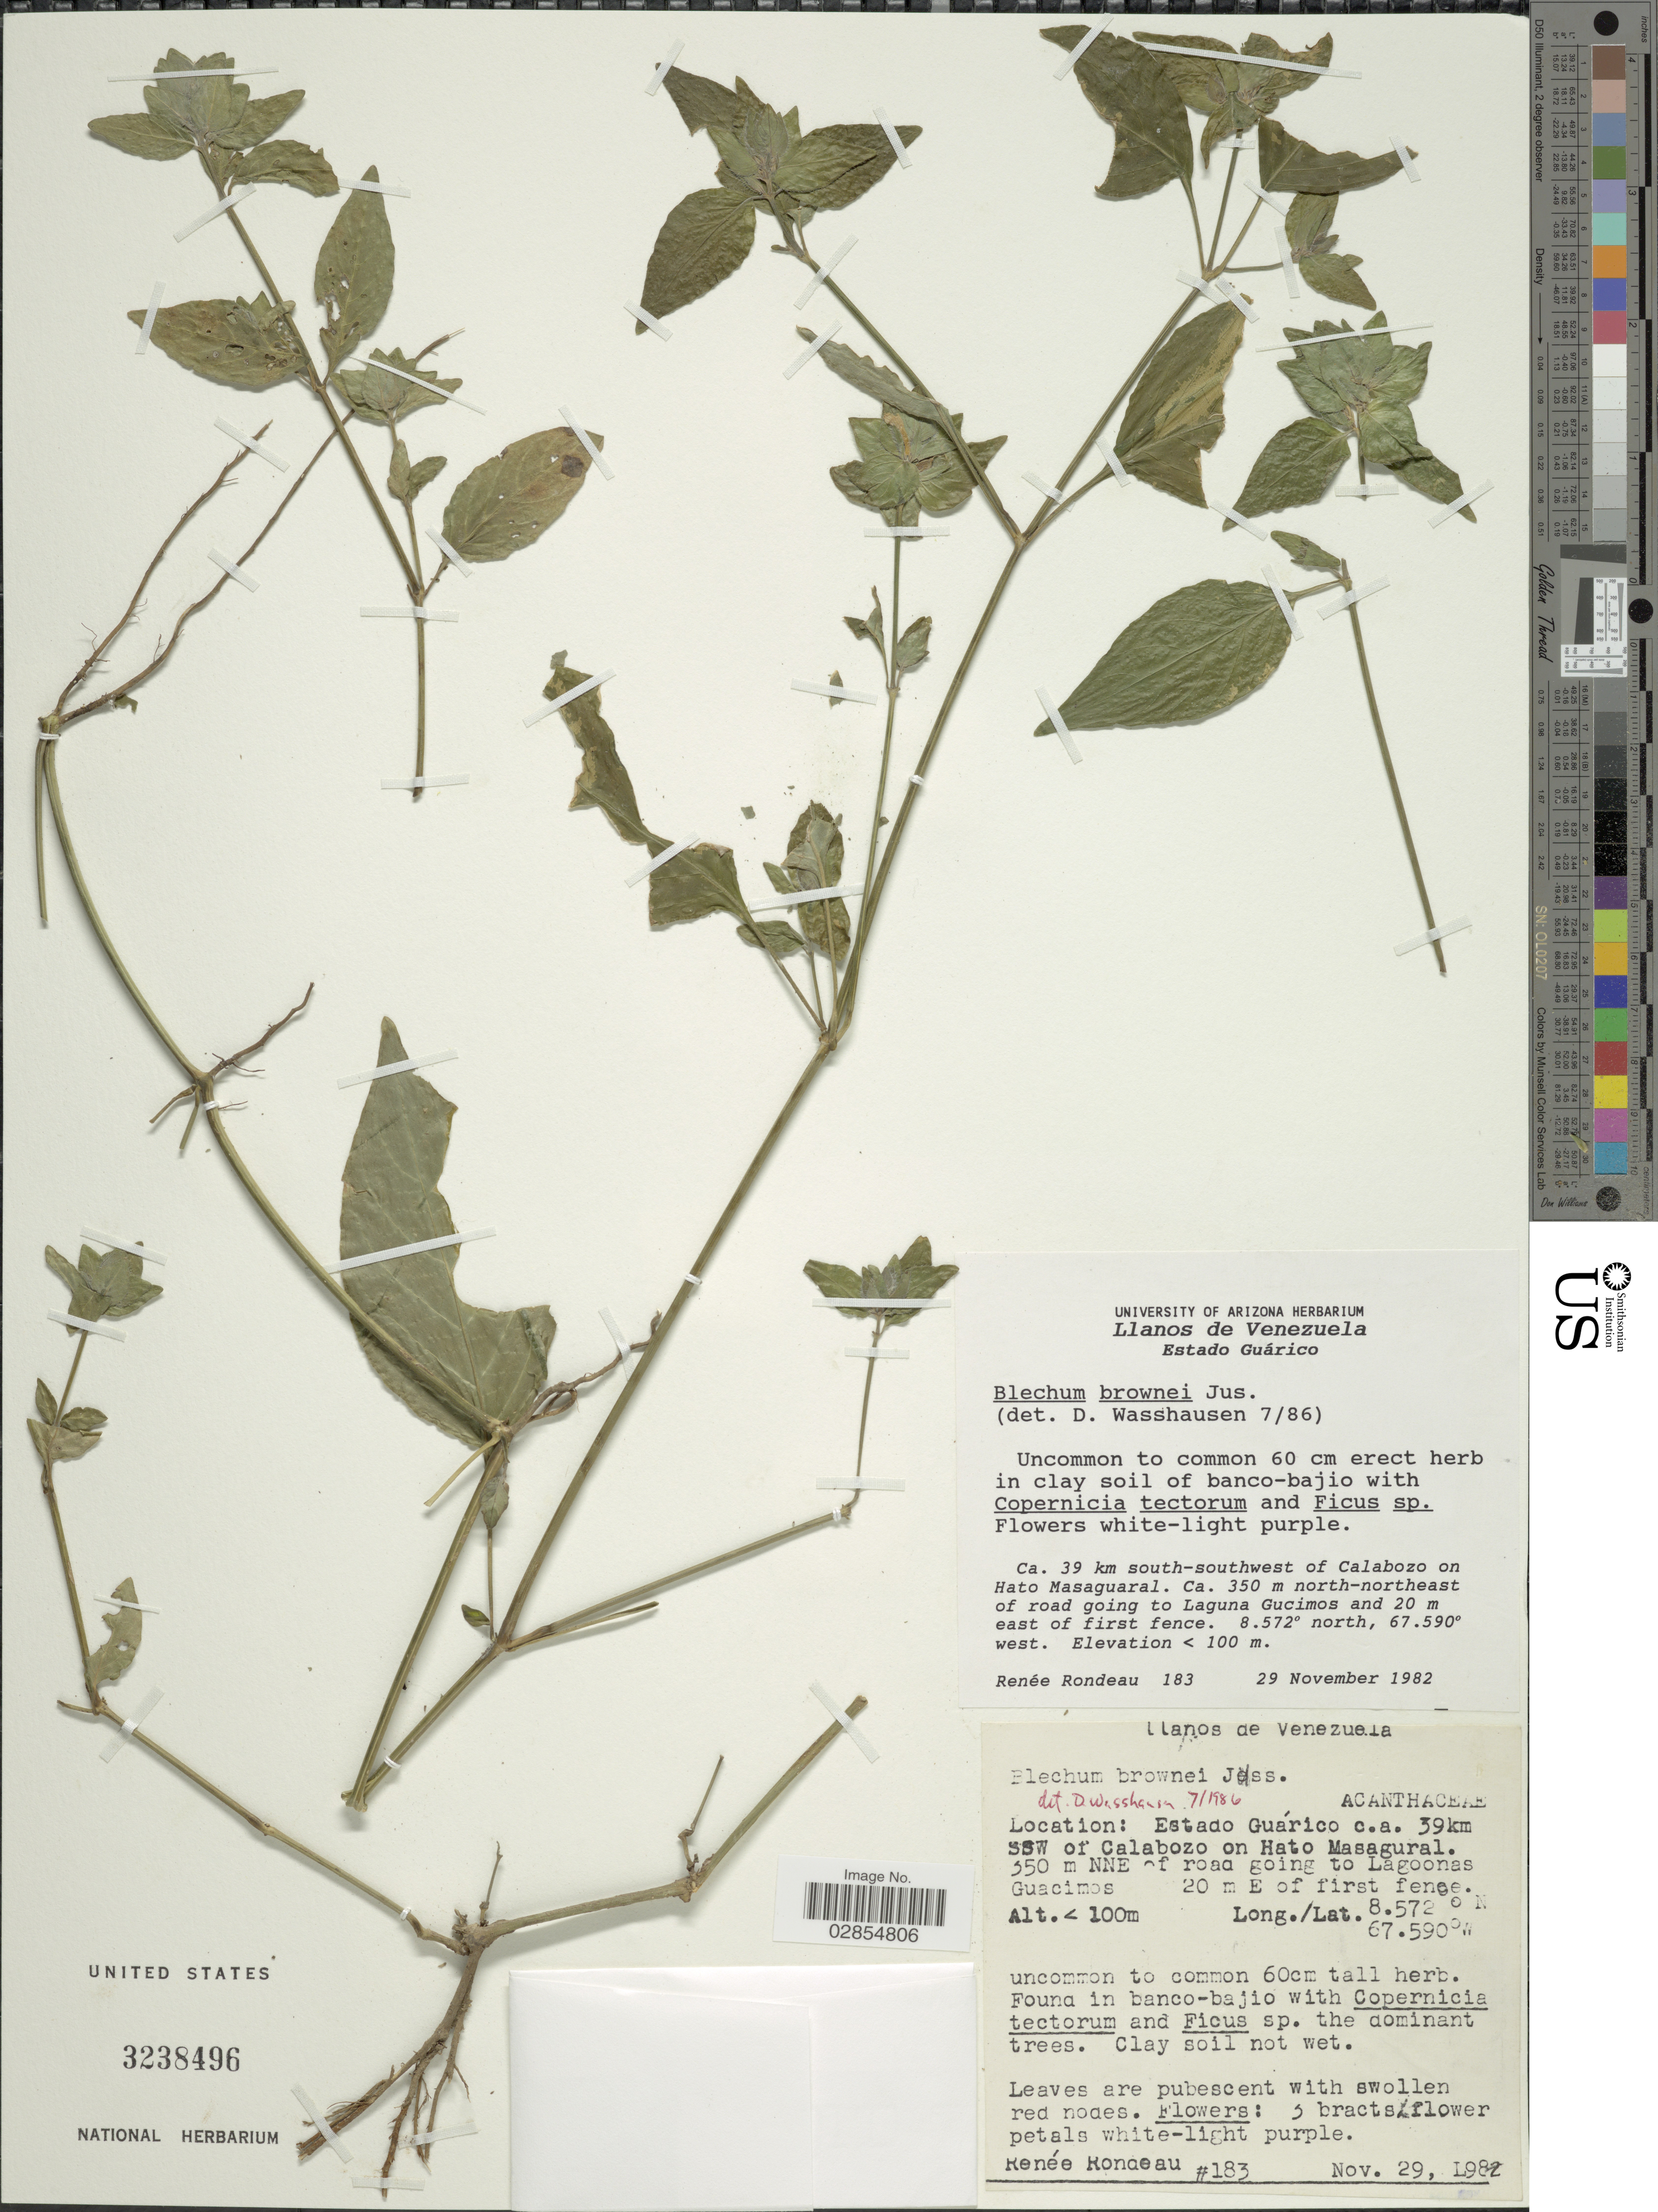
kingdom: Plantae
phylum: Tracheophyta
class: Magnoliopsida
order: Lamiales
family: Acanthaceae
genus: Blechum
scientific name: Blechum pyramidatum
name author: (Lam.) Urb.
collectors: R. Rondeau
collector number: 183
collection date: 1982-11-29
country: Venezuela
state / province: Guárico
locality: Llanos de Venezuela. Estado Guárico. Ca. 39 km south-southwest of Calabozo on Hato Masaguaral. Ca. 350 m north-northeast of road going to Laguna Gucimos and 20 m east of first fence.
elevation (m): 100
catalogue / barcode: US 3238496